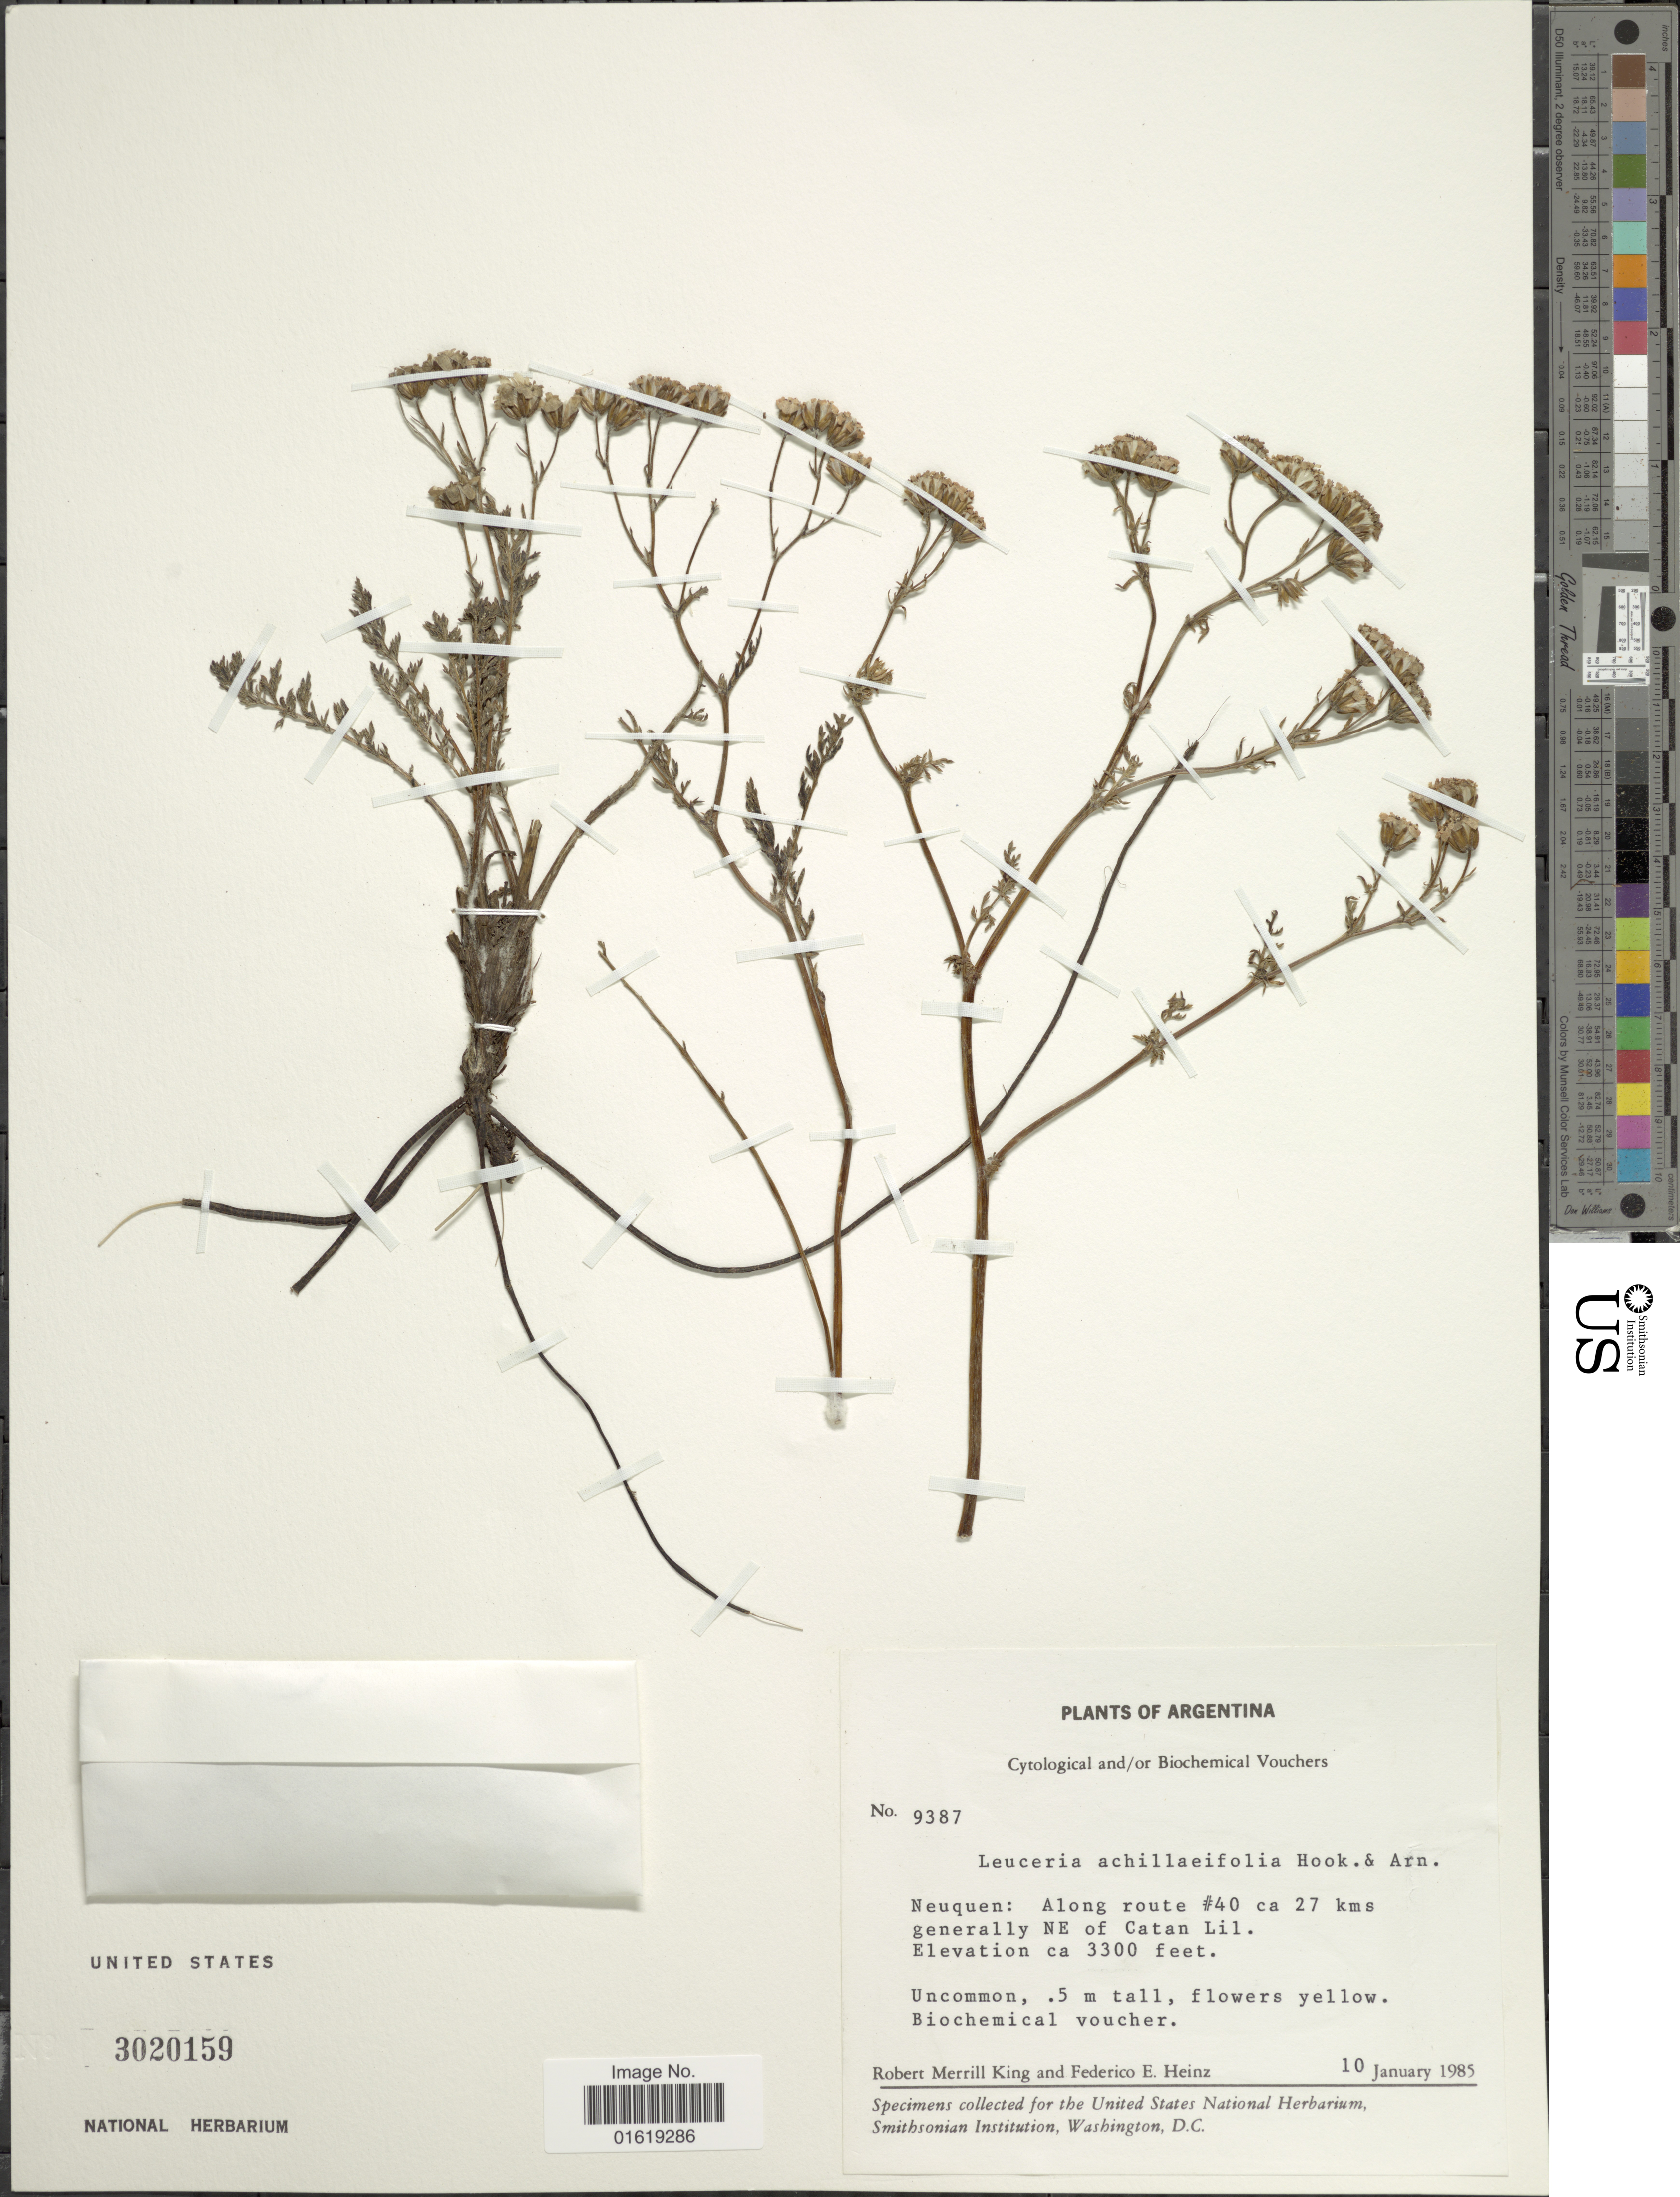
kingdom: Plantae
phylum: Tracheophyta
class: Magnoliopsida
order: Asterales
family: Asteraceae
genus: Leucheria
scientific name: Leucheria achillaeifolia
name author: Hook. & Arn.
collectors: R. M. King & F. Heinz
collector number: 9387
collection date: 1985-01-10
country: Argentina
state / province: Neuquen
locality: Neuquen: Along route #40 ca 27 kms generally NE of Catan Lil.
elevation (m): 1006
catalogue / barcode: US 3020159